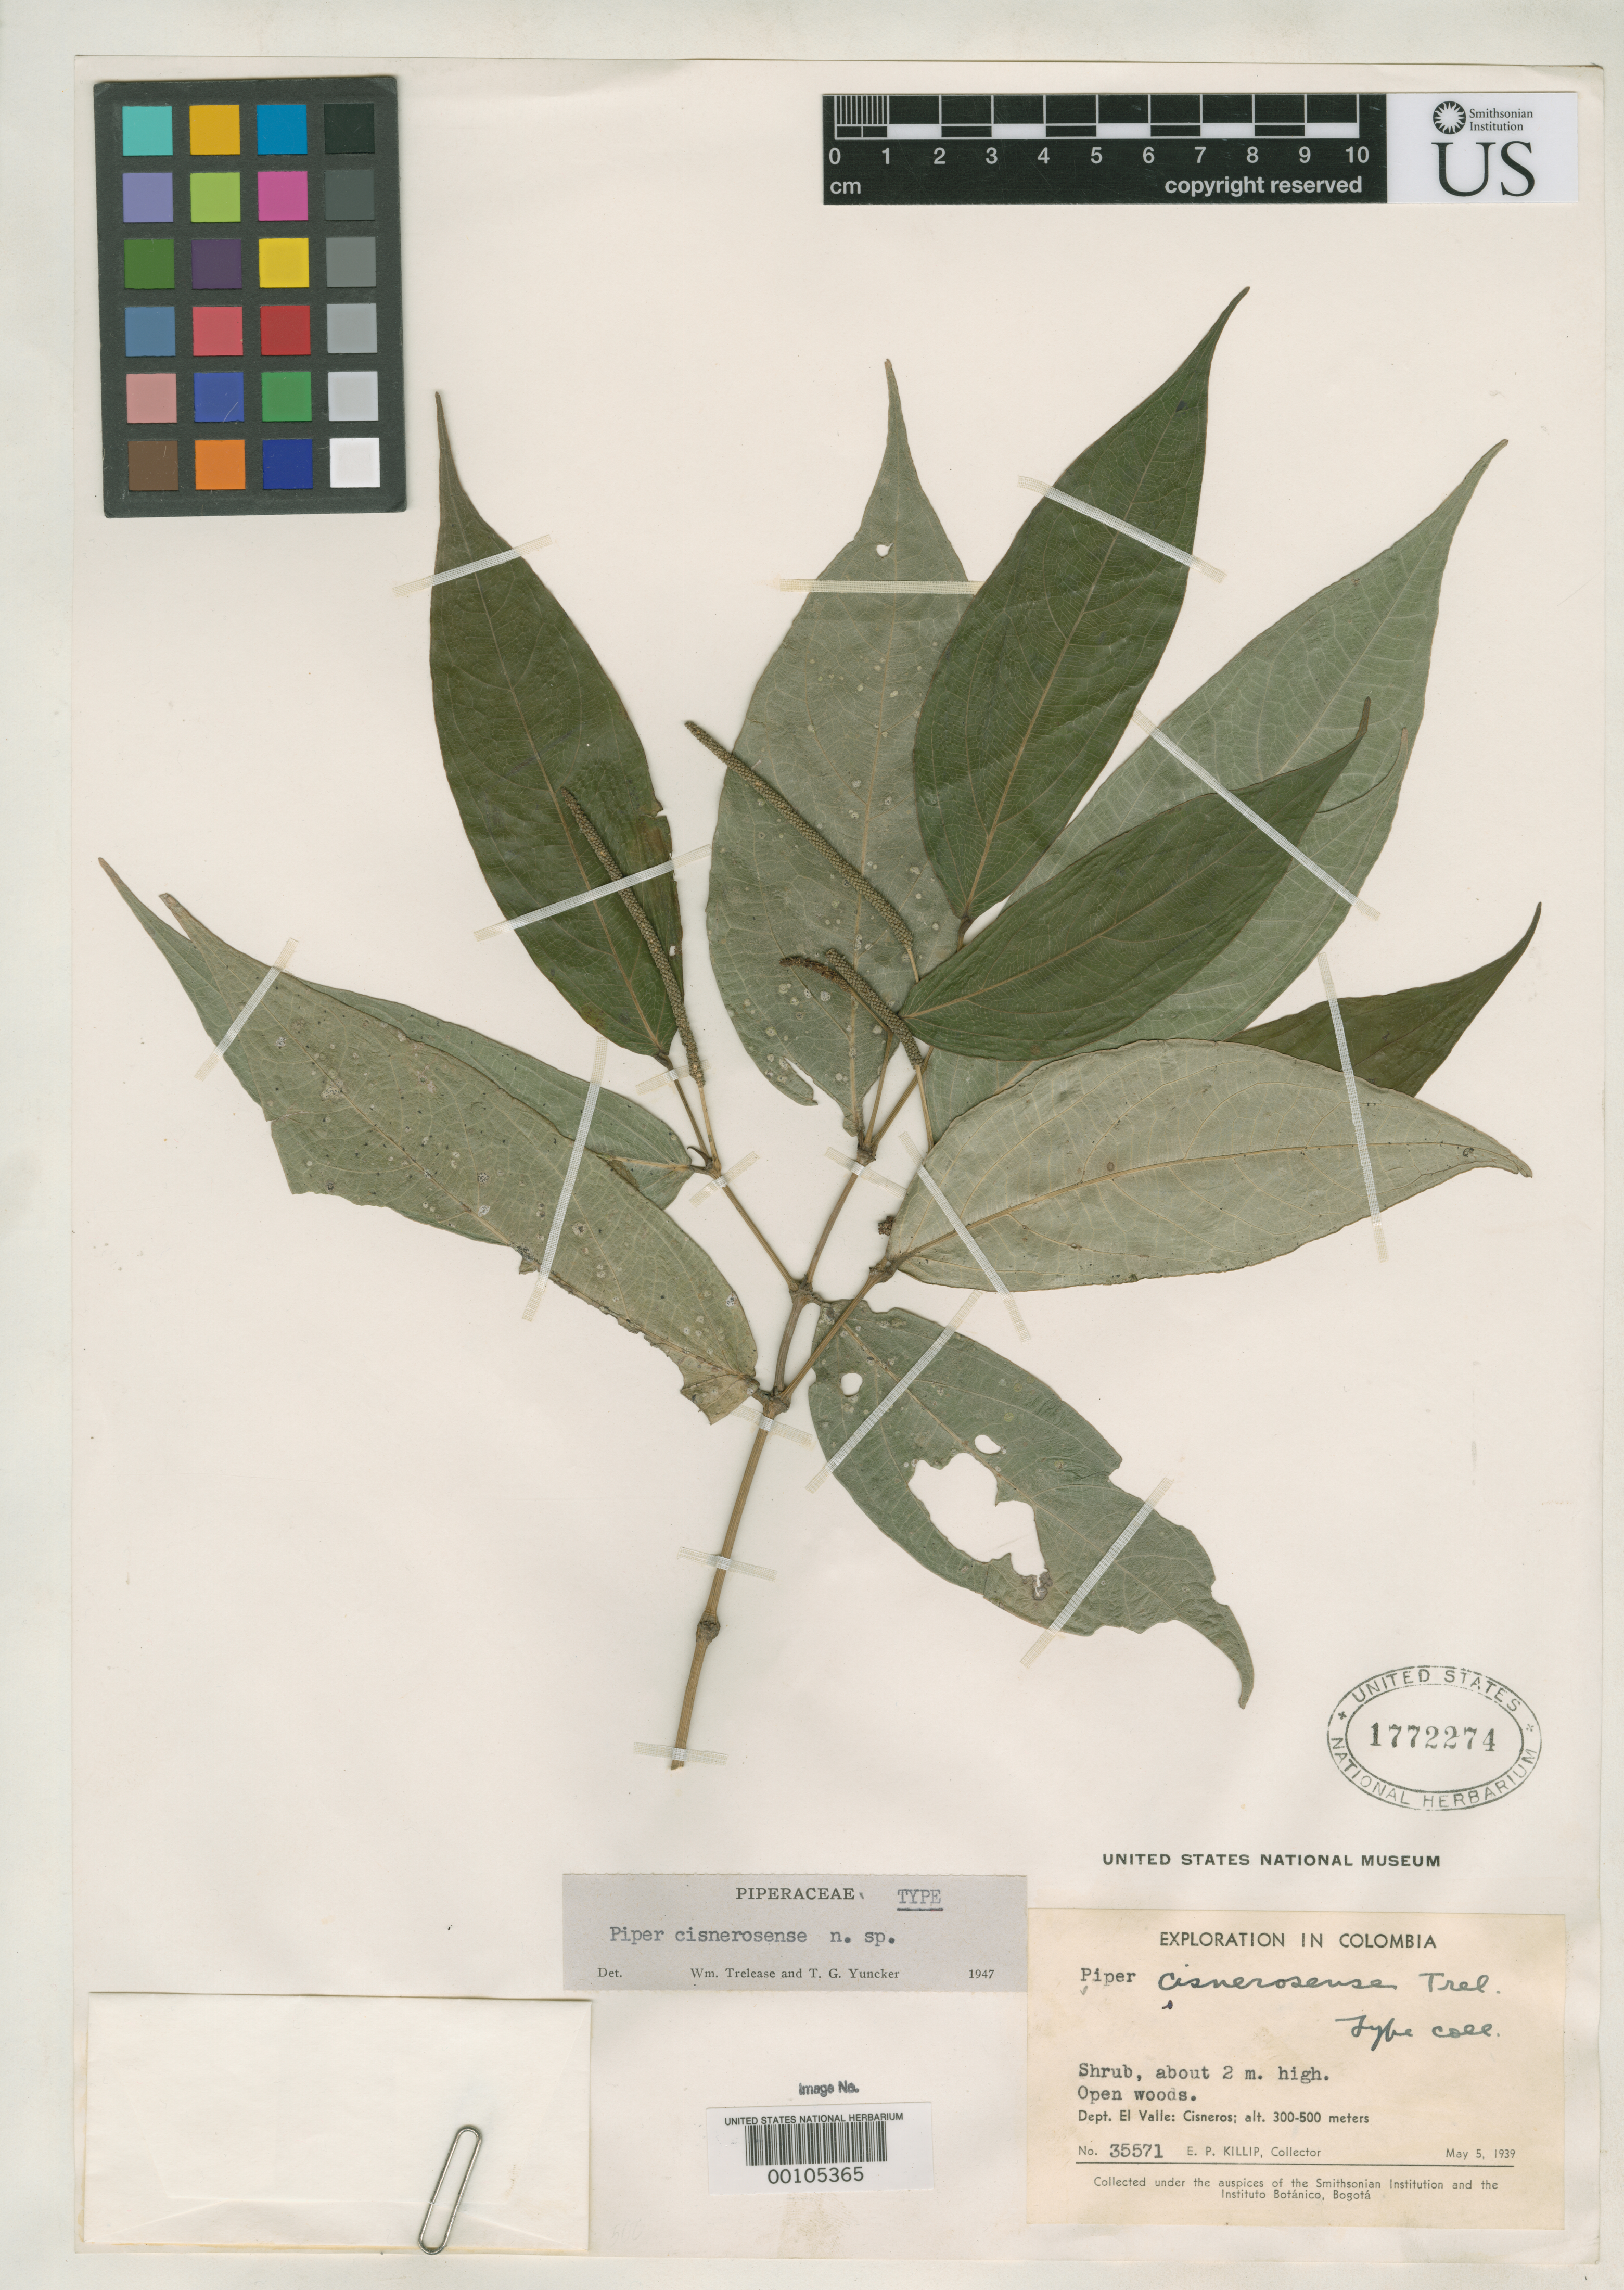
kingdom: Plantae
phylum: Tracheophyta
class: Magnoliopsida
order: Piperales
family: Piperaceae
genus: Piper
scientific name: Piper cisnerosense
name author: Trel. & Yunck.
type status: Holotype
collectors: E. P. Killip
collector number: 35571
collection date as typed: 05 May 1939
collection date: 1939-05-05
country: Colombia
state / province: Valle del Cauca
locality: Cisneros.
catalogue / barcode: US 1772274